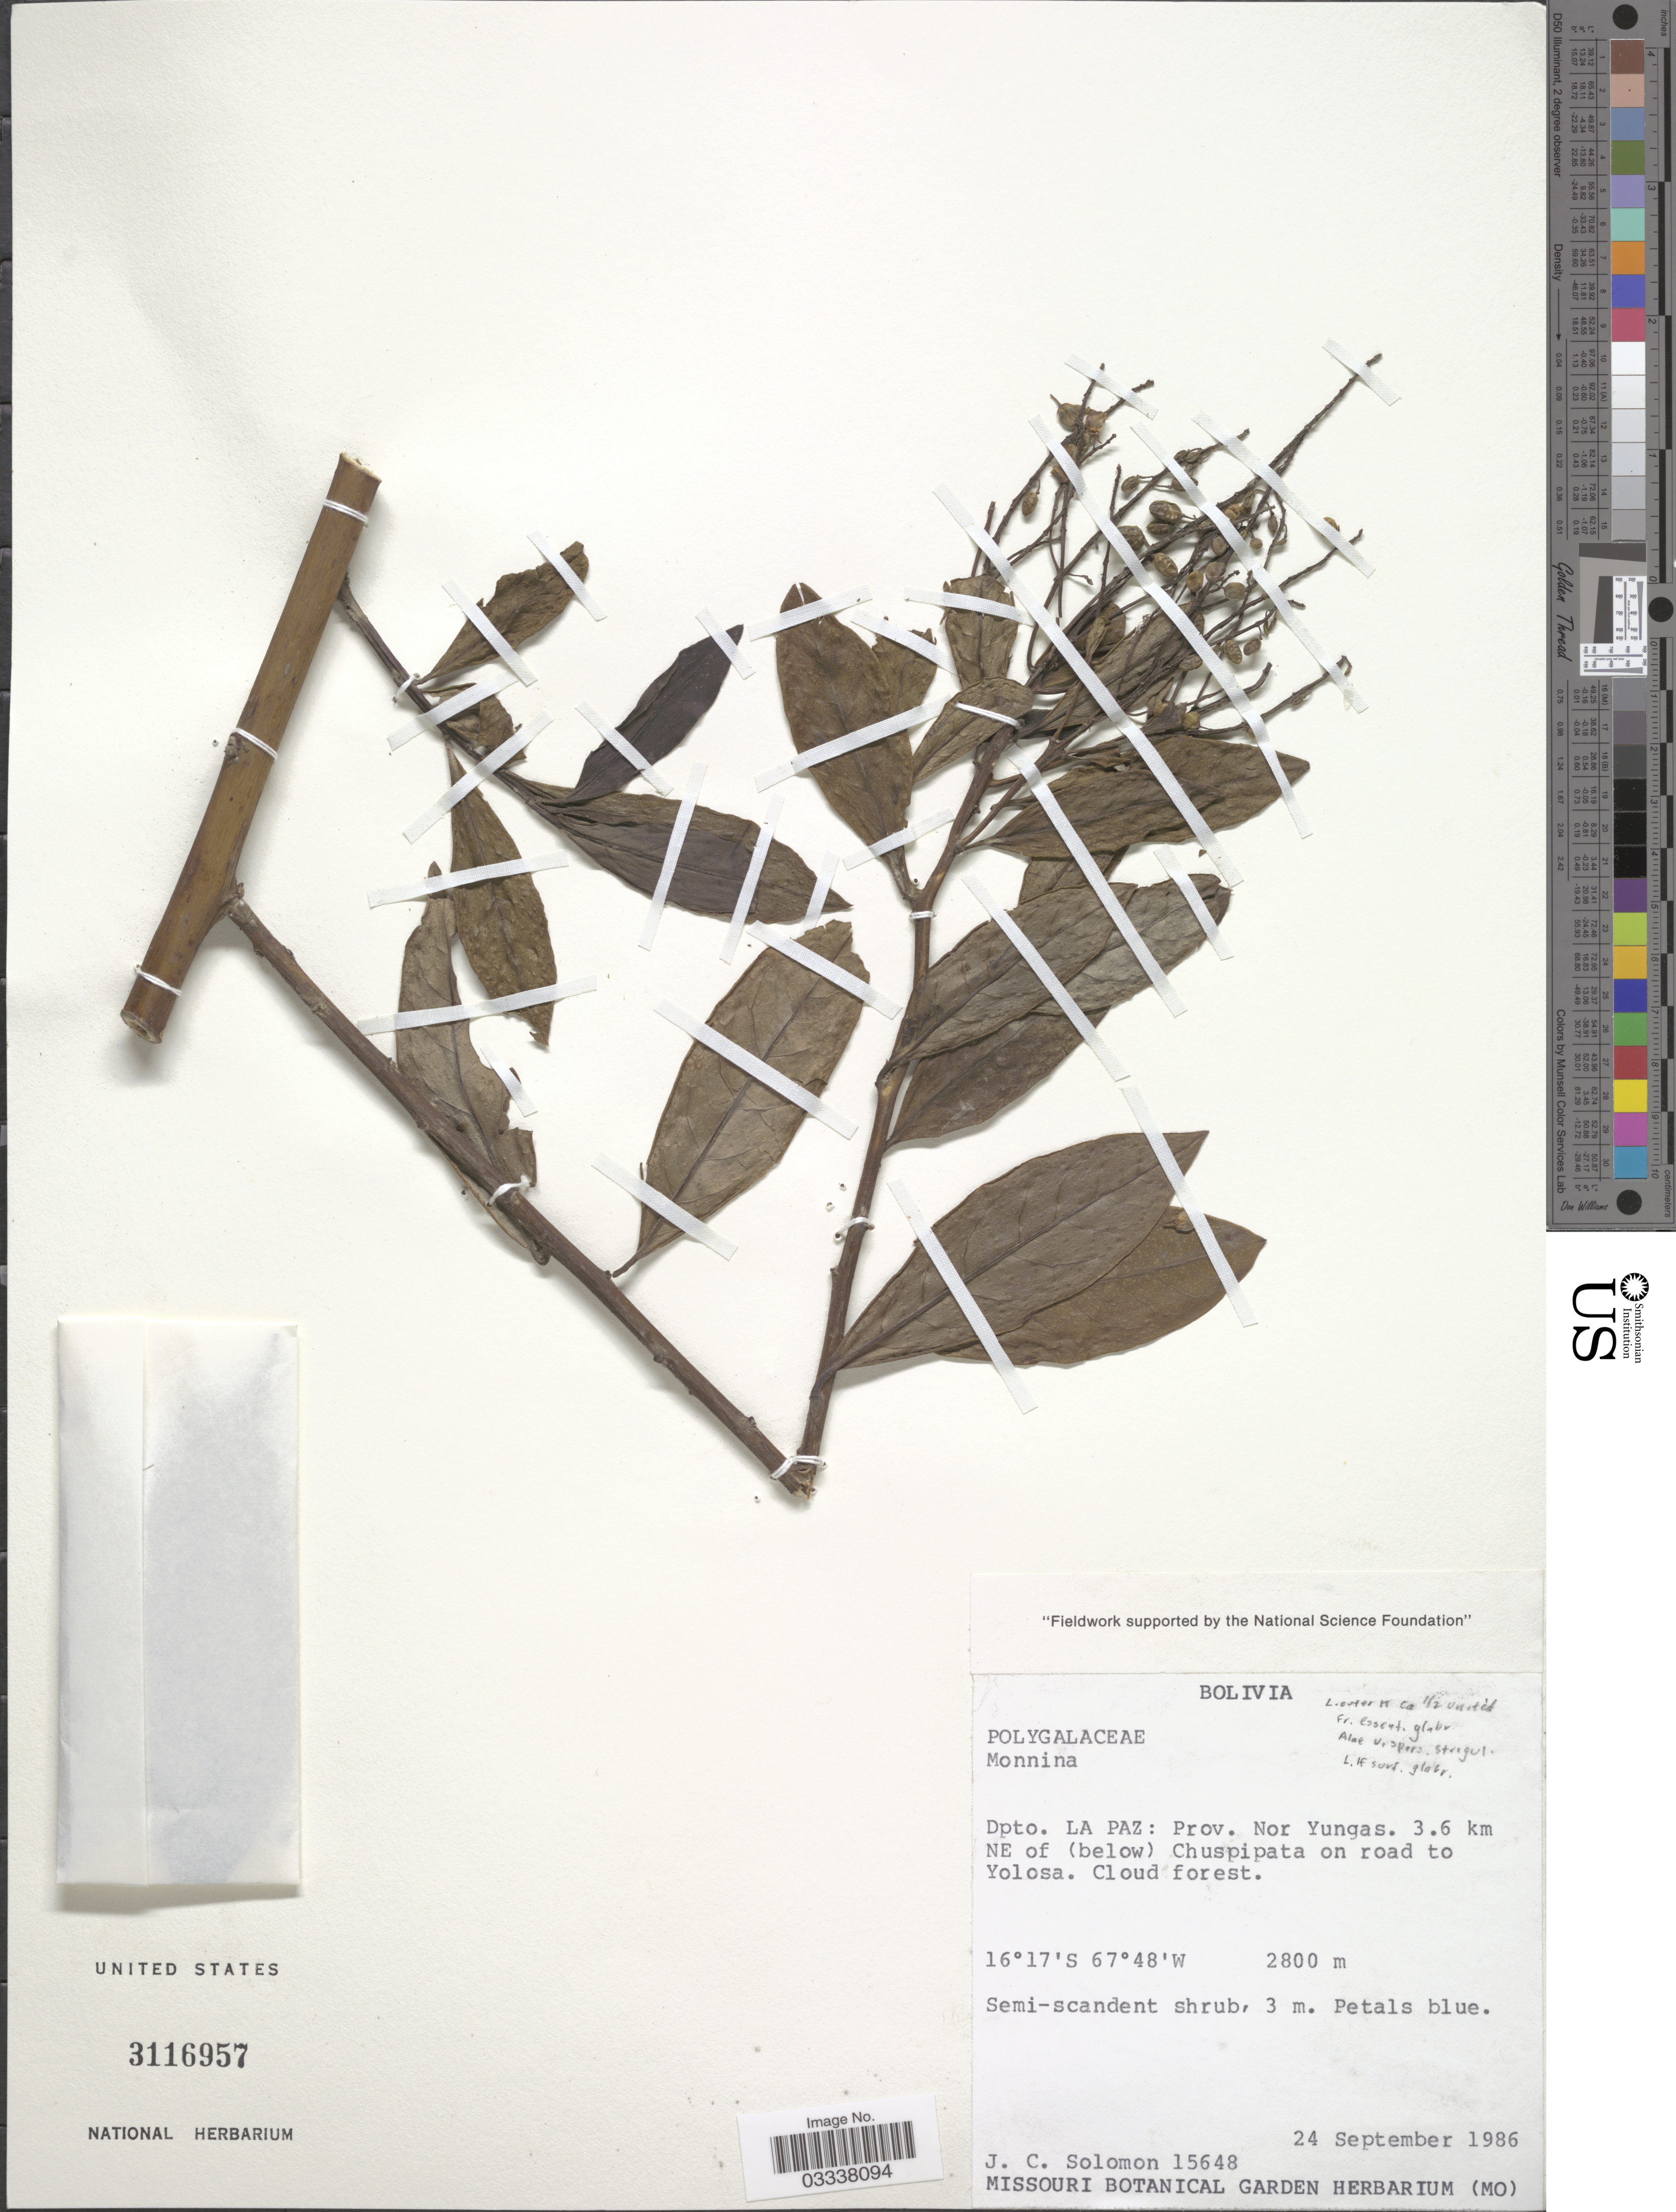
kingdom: Plantae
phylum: Tracheophyta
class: Magnoliopsida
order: Fabales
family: Polygalaceae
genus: Monnina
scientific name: Monnina sp.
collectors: J. C. Solomon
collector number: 15648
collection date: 1986-09-24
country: Bolivia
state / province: La Paz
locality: Dpto. La Paz: Prov. Nor Yungas. 3.6 km NE of (below) Chuspipata on road to Yolosa.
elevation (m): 2800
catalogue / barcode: US 3116957